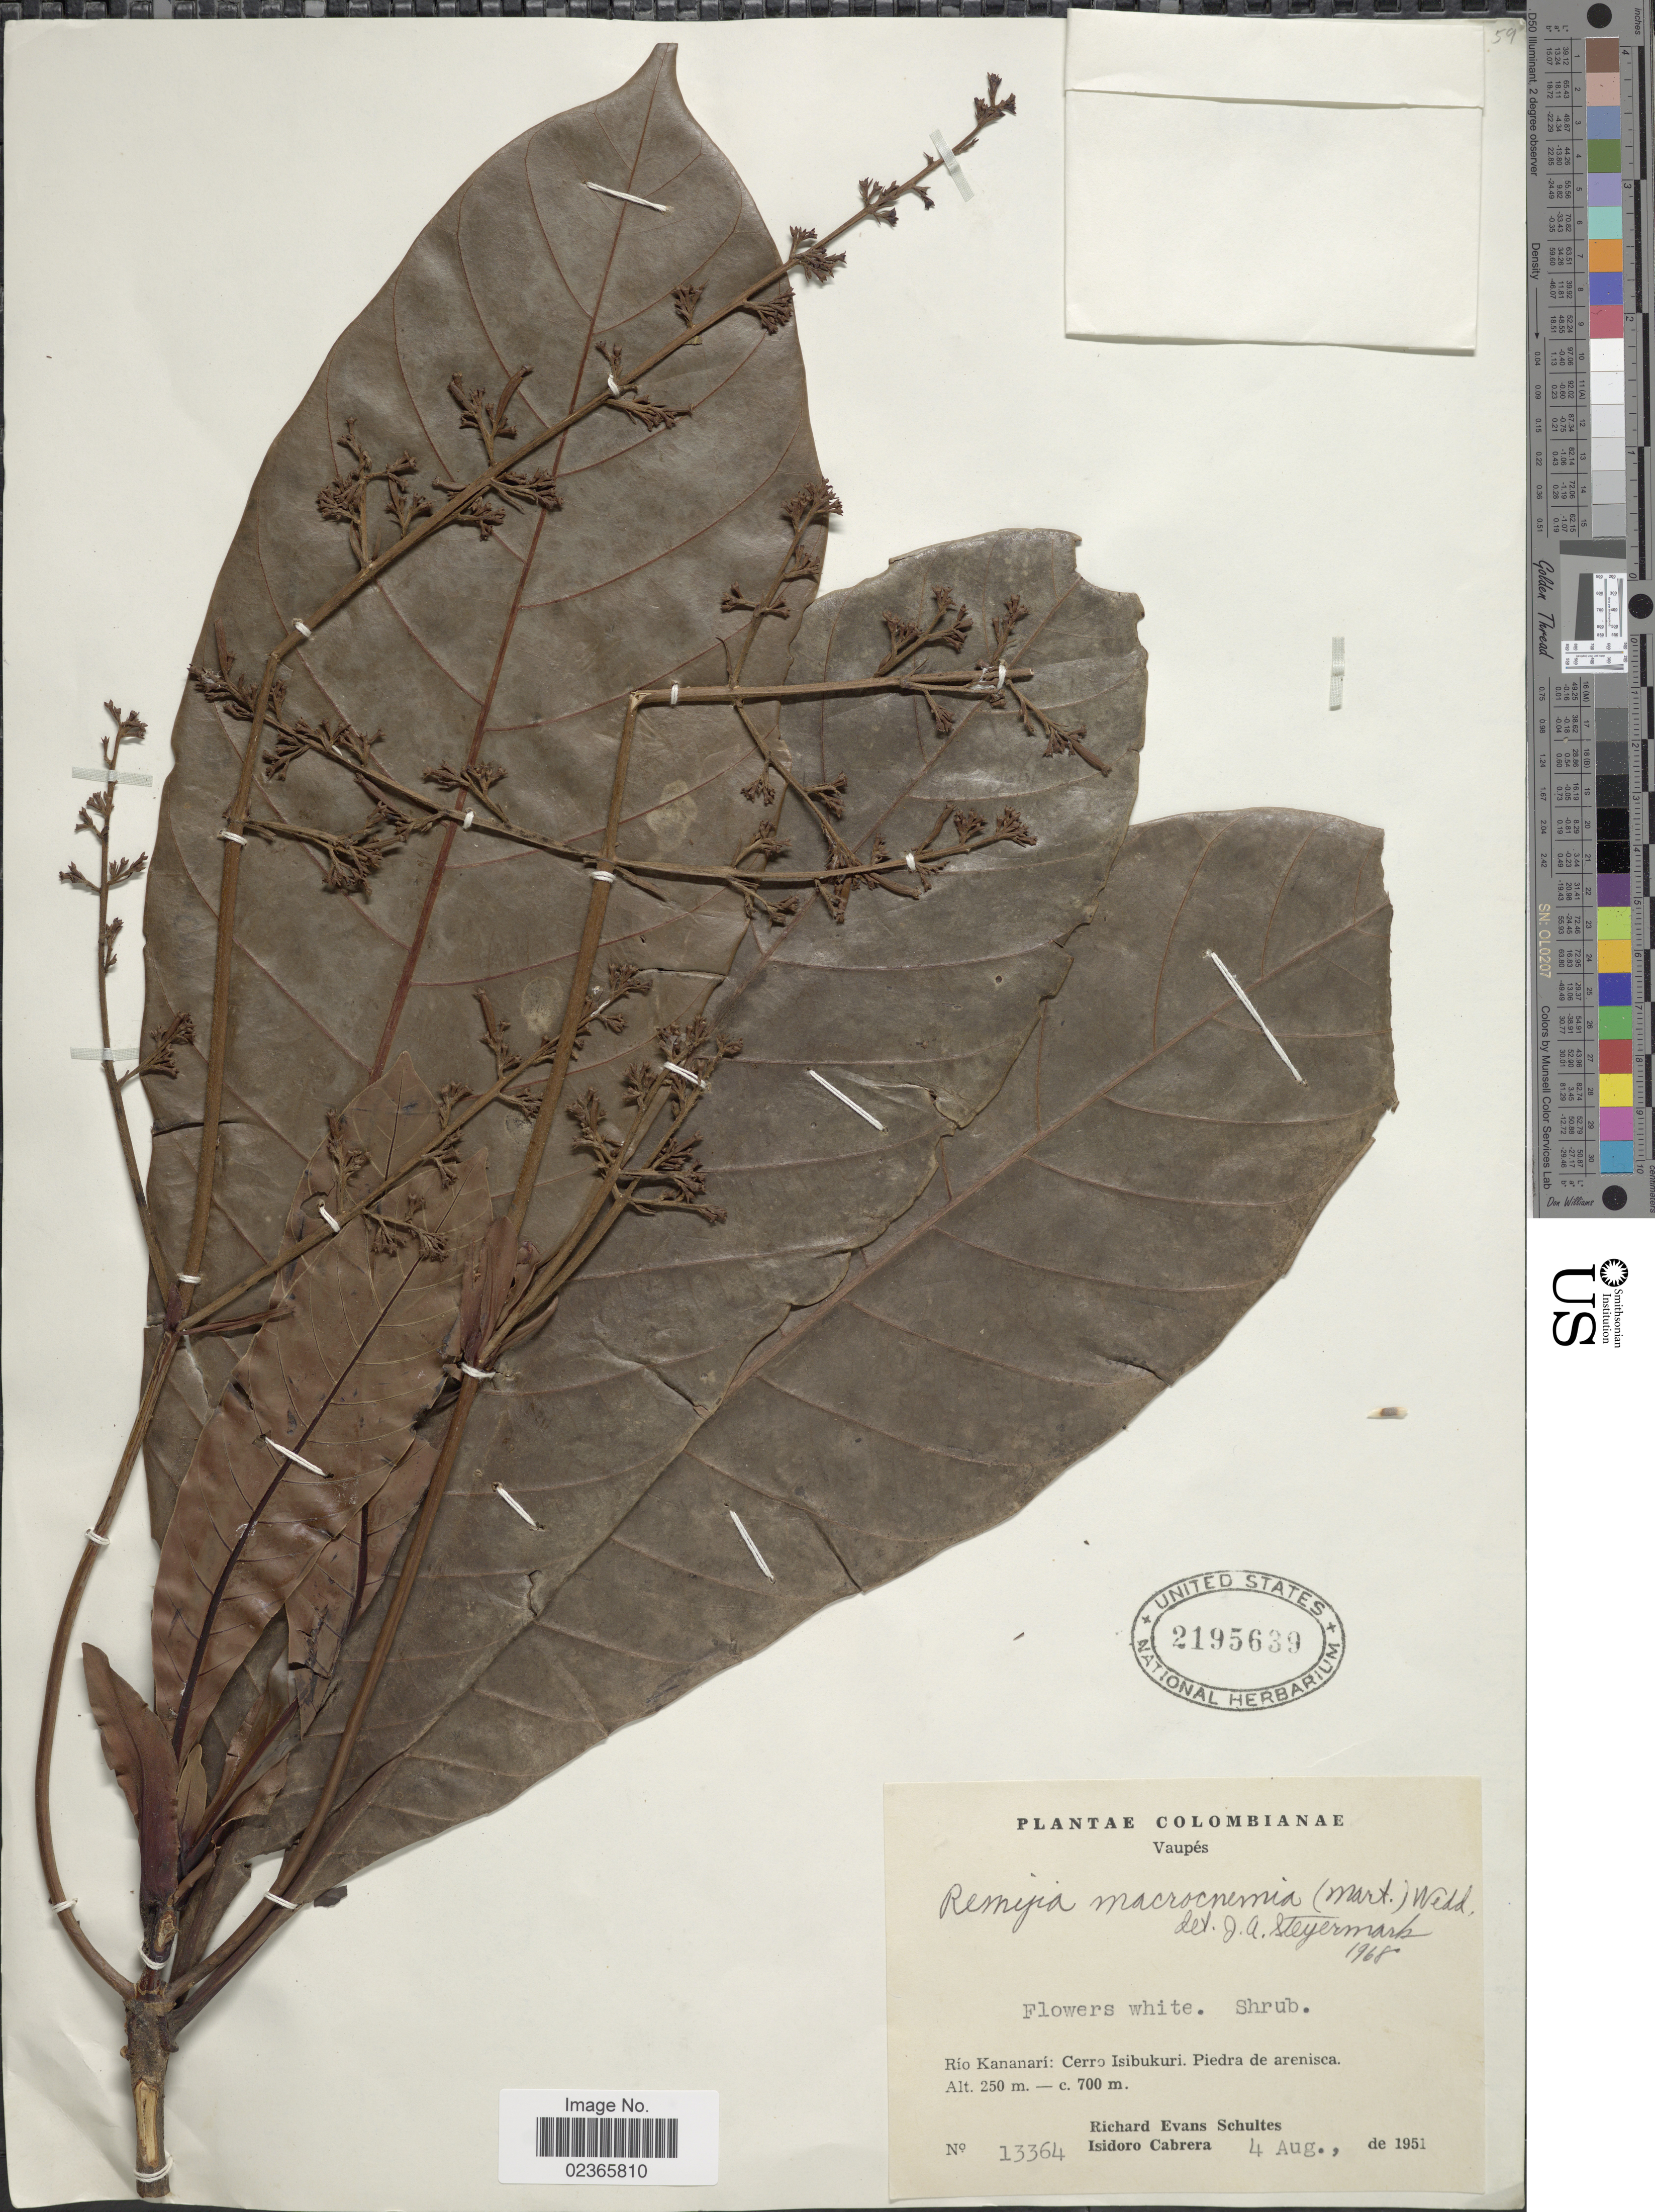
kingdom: Plantae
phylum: Tracheophyta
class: Magnoliopsida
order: Gentianales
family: Rubiaceae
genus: Remijia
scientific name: Remijia macrocnemia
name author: (Mart.) Wedd.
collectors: R. E. Schultes & I. Cabrera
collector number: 13364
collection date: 1951-08-04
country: Colombia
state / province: Vaupés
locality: Rio Kananari: Cerro Isibukuri. Piedra de arenisca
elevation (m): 250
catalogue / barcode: US 2195639